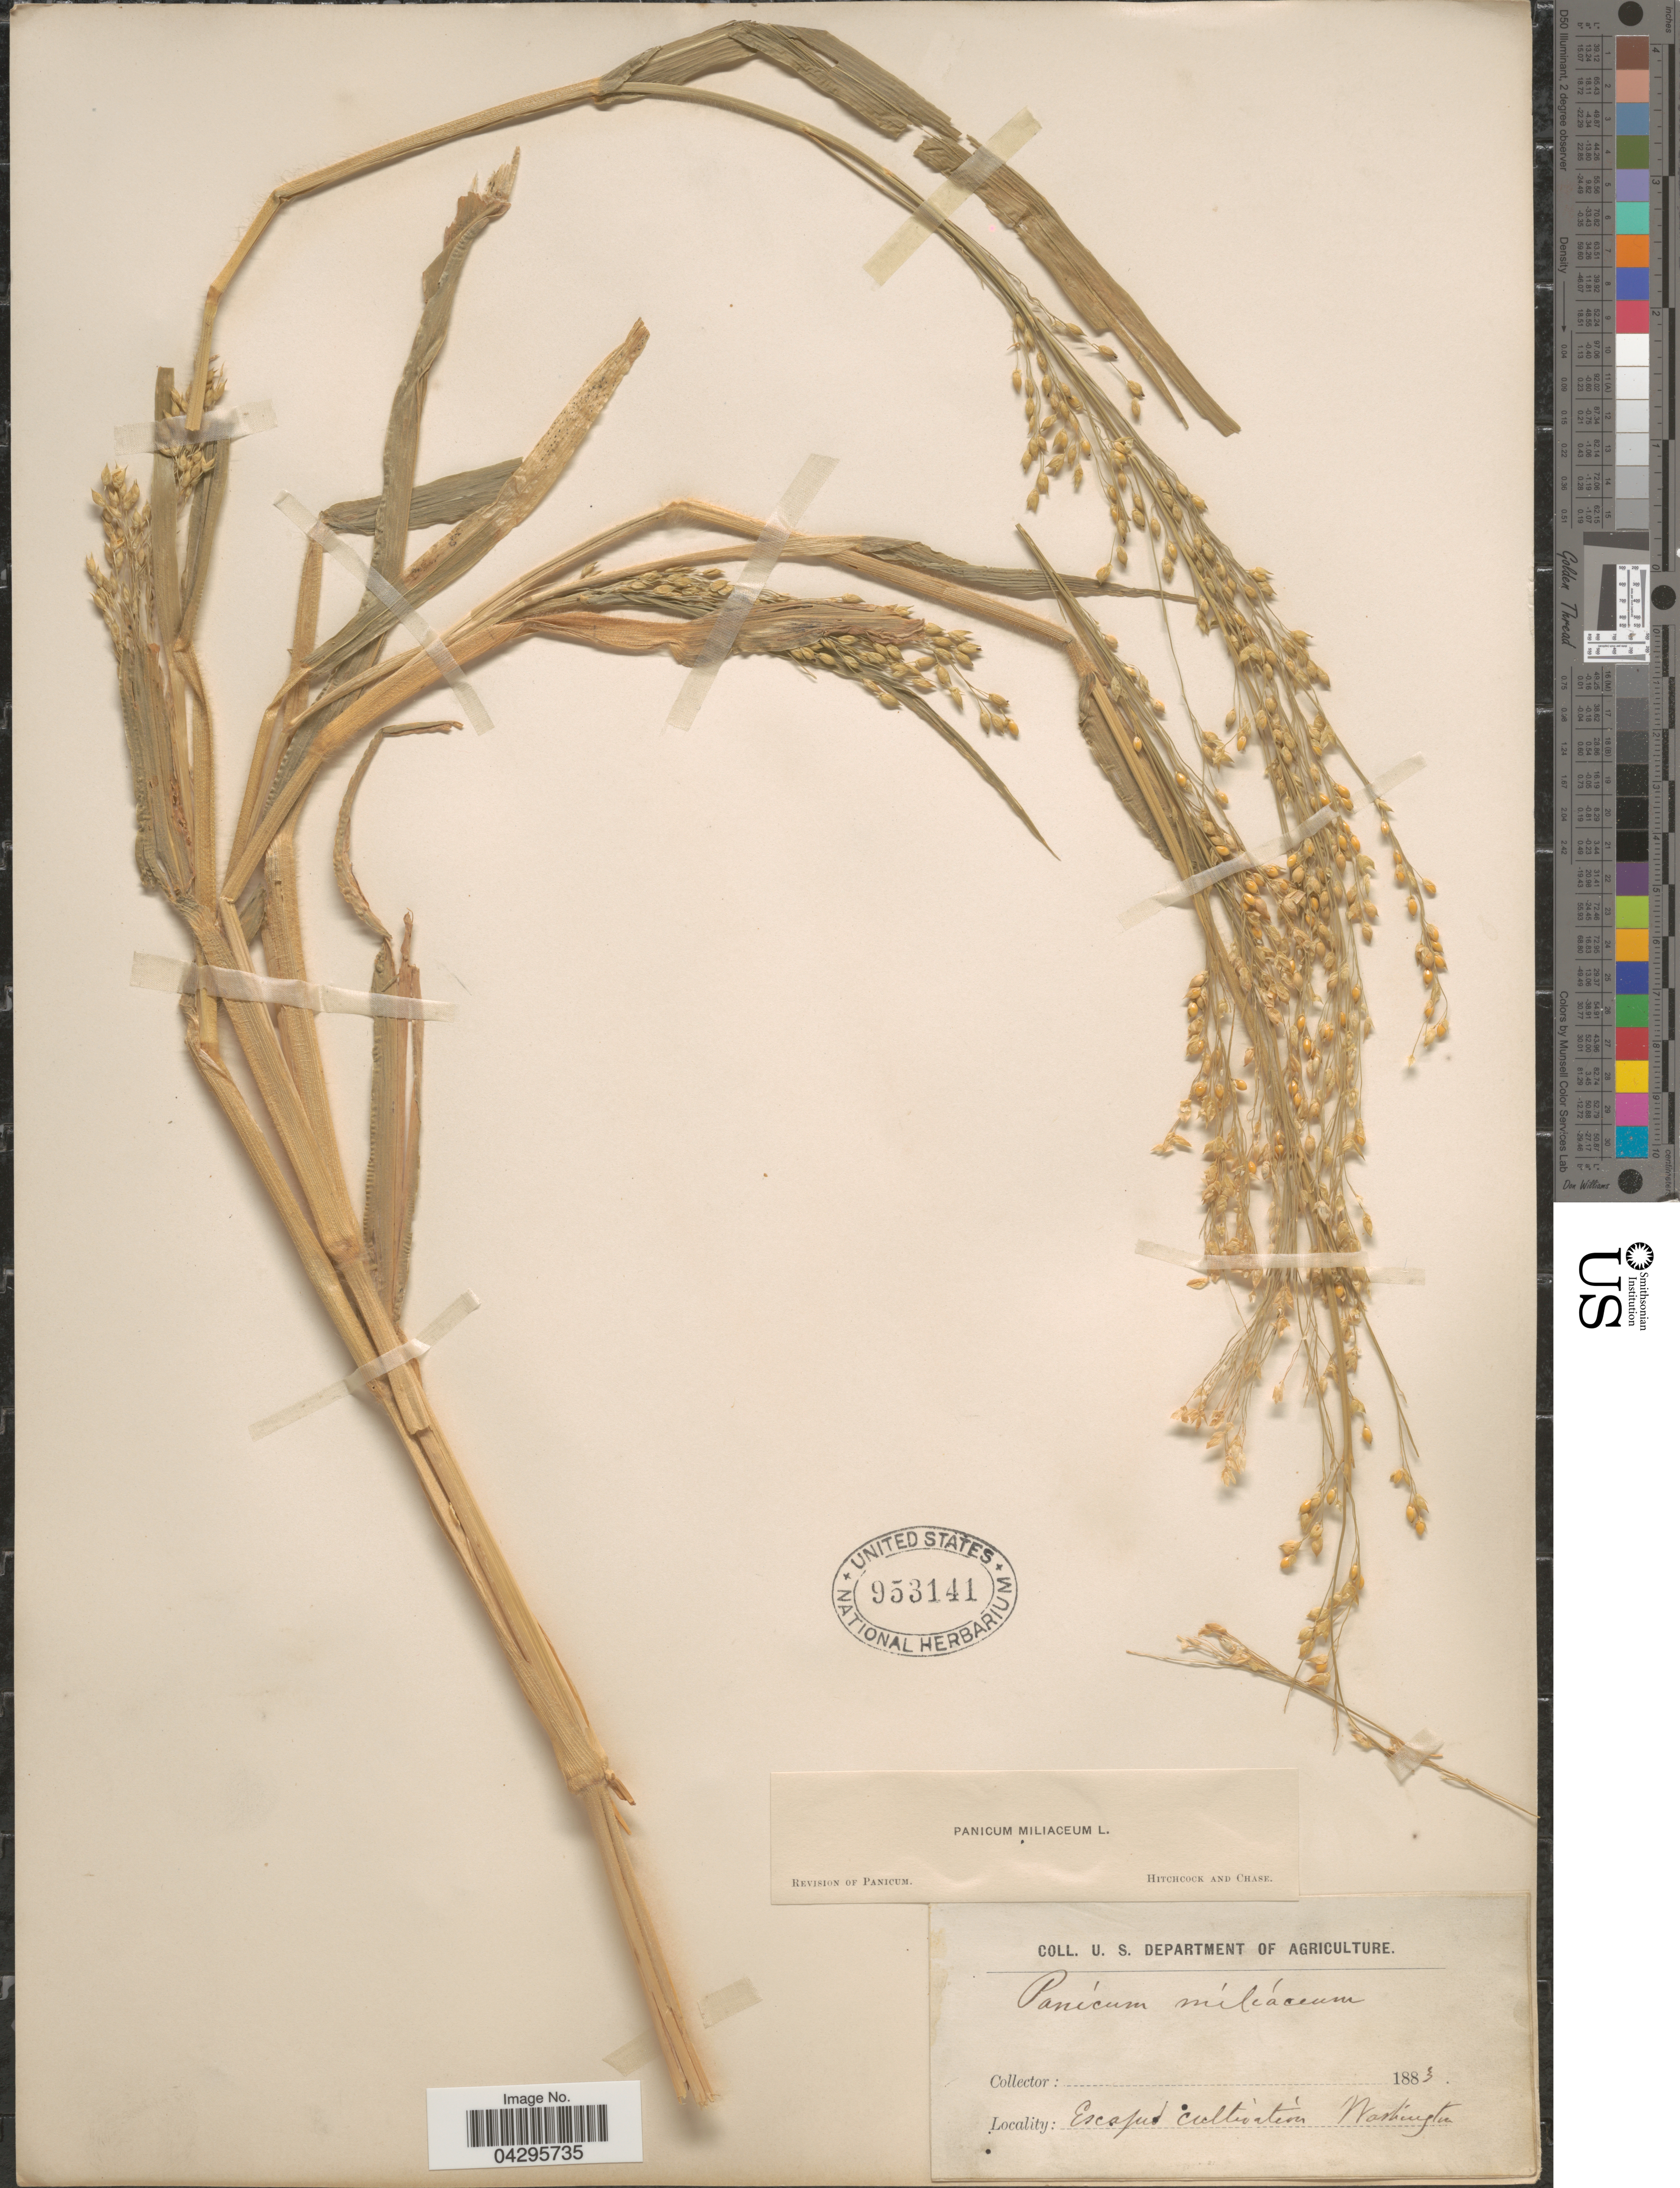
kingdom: Plantae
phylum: Tracheophyta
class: Liliopsida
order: Poales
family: Poaceae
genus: Panicum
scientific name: Panicum miliaceum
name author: L.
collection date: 1883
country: United States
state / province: Washington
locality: Escaped cultivation.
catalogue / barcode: US 953141